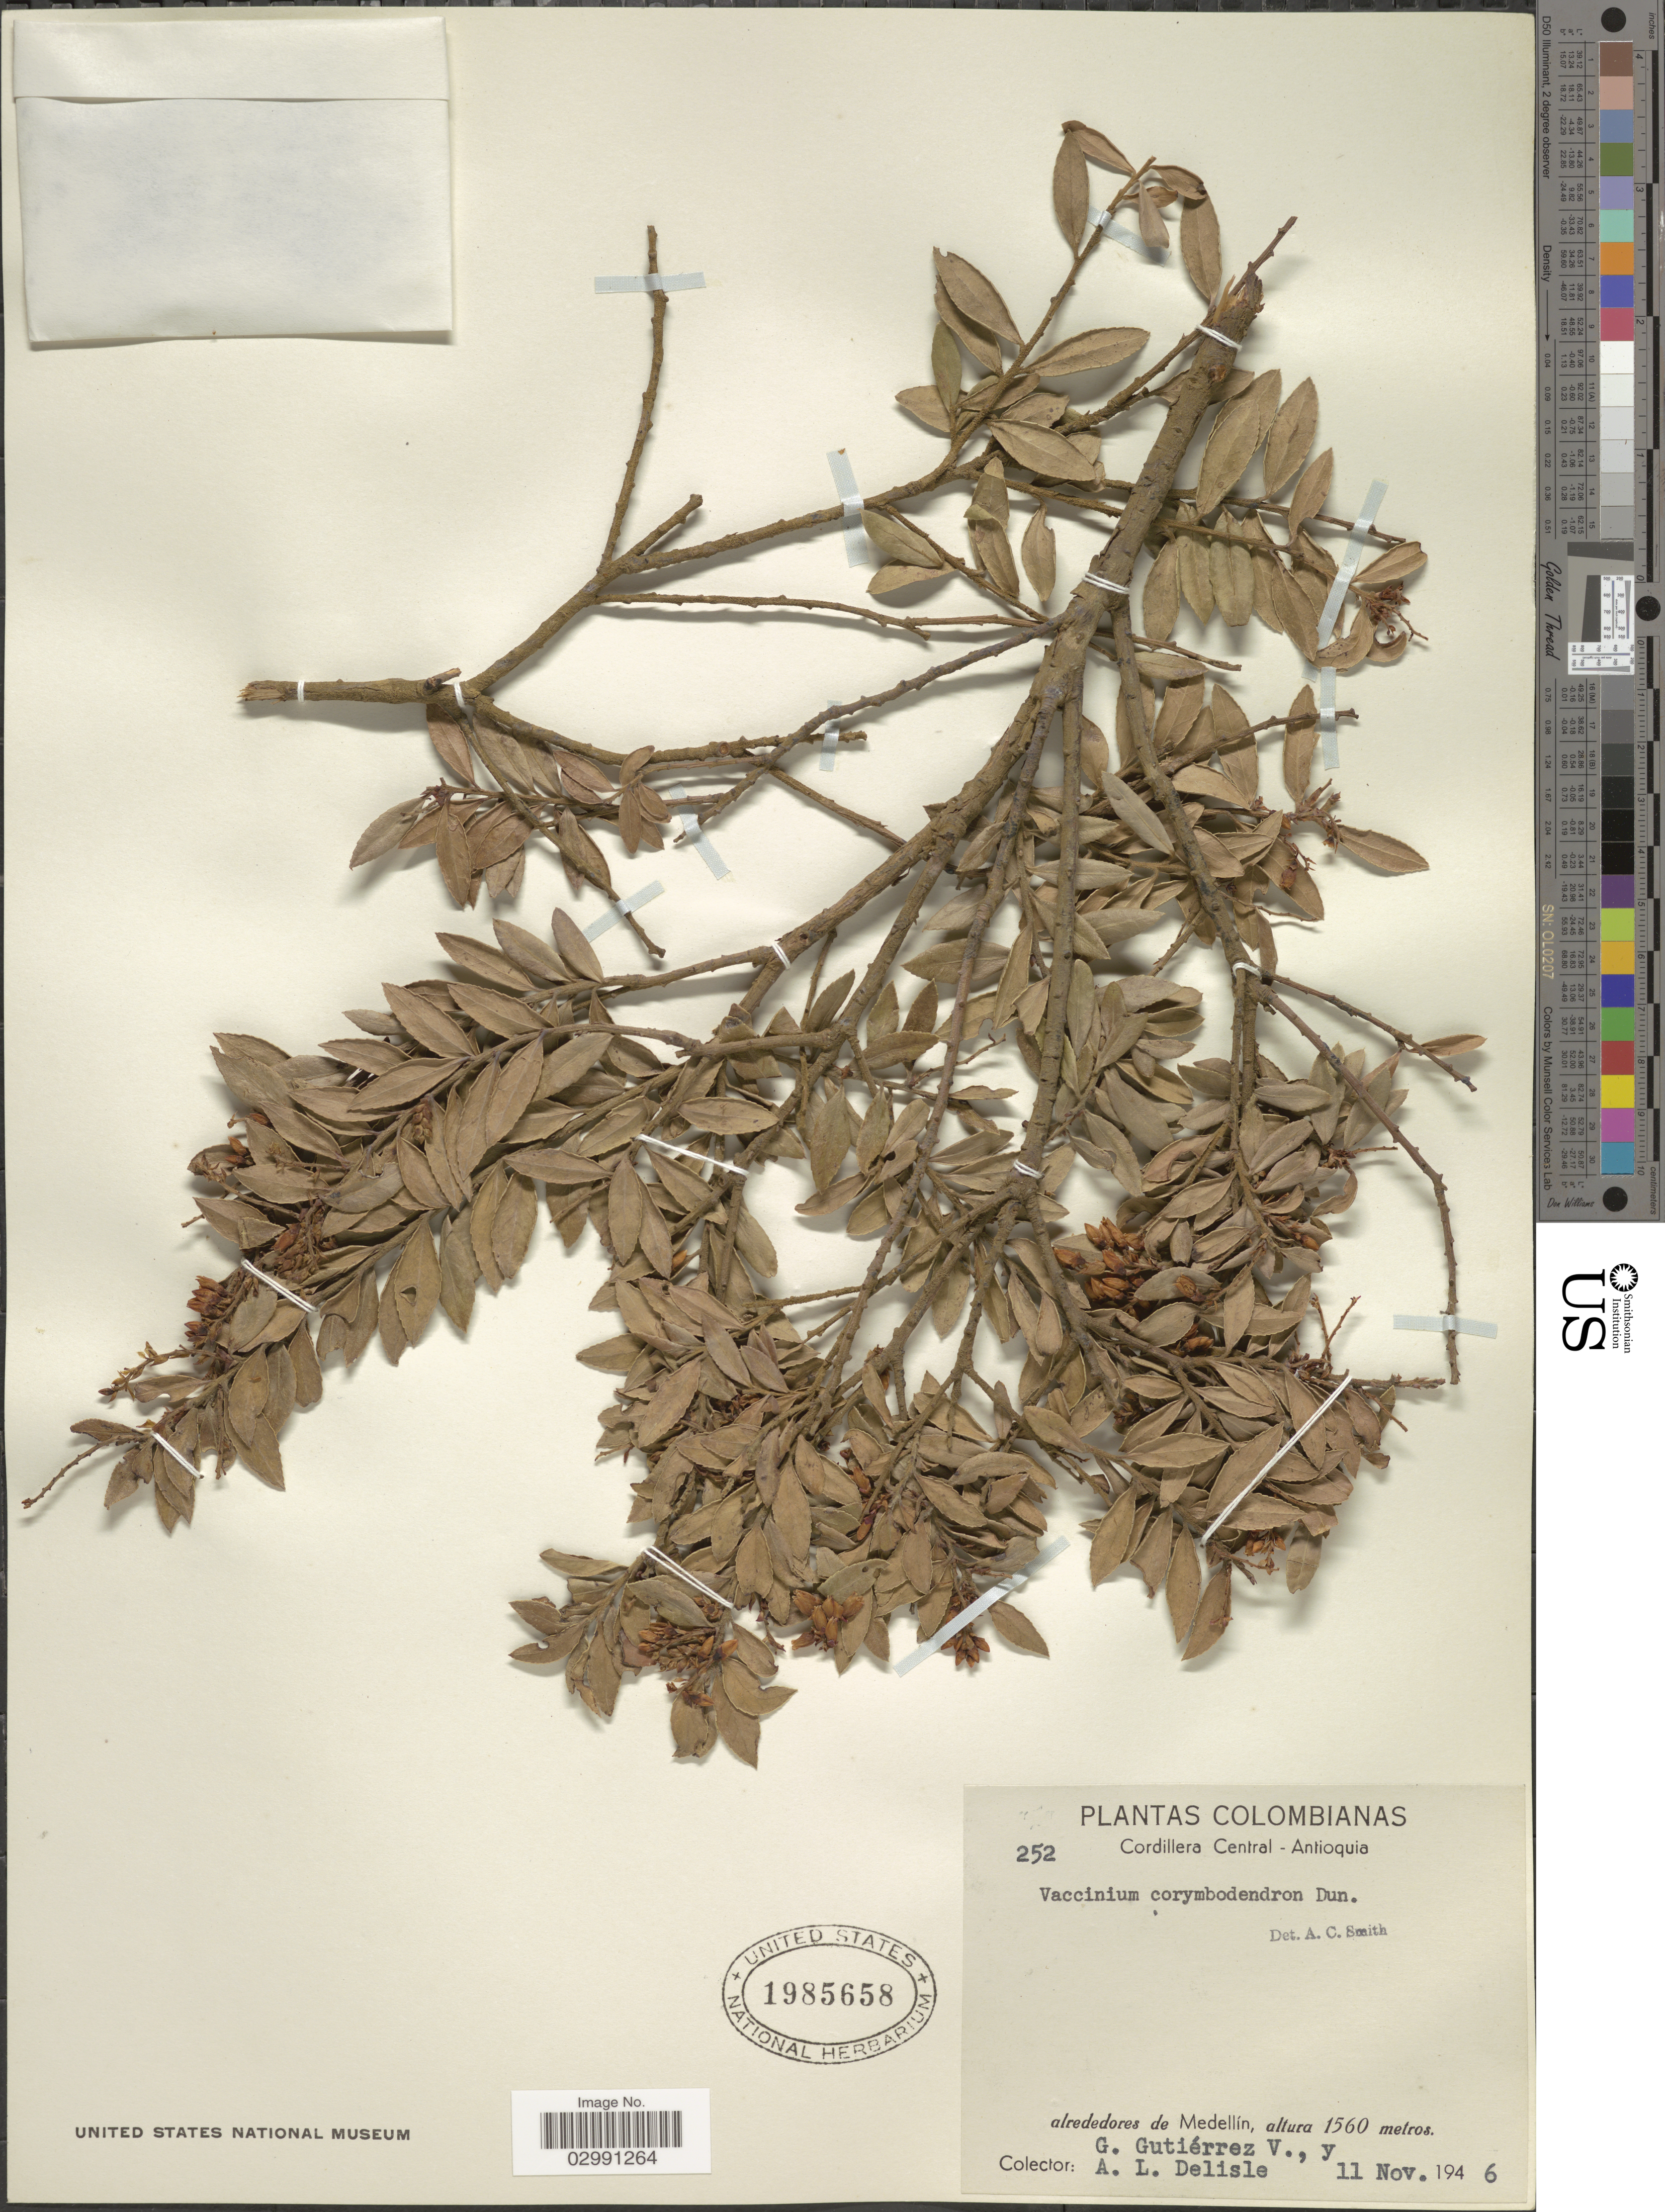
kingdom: Plantae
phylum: Tracheophyta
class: Magnoliopsida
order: Ericales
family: Ericaceae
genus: Vaccinium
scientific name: Vaccinium corymbodendron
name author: Dunal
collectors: G. Gutiérrez V. & A. Delisle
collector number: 252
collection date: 1946-11-11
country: Colombia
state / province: Antioquia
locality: Cordillera Central. Alrededores de Medellín.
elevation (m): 1560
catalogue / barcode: US 1985658